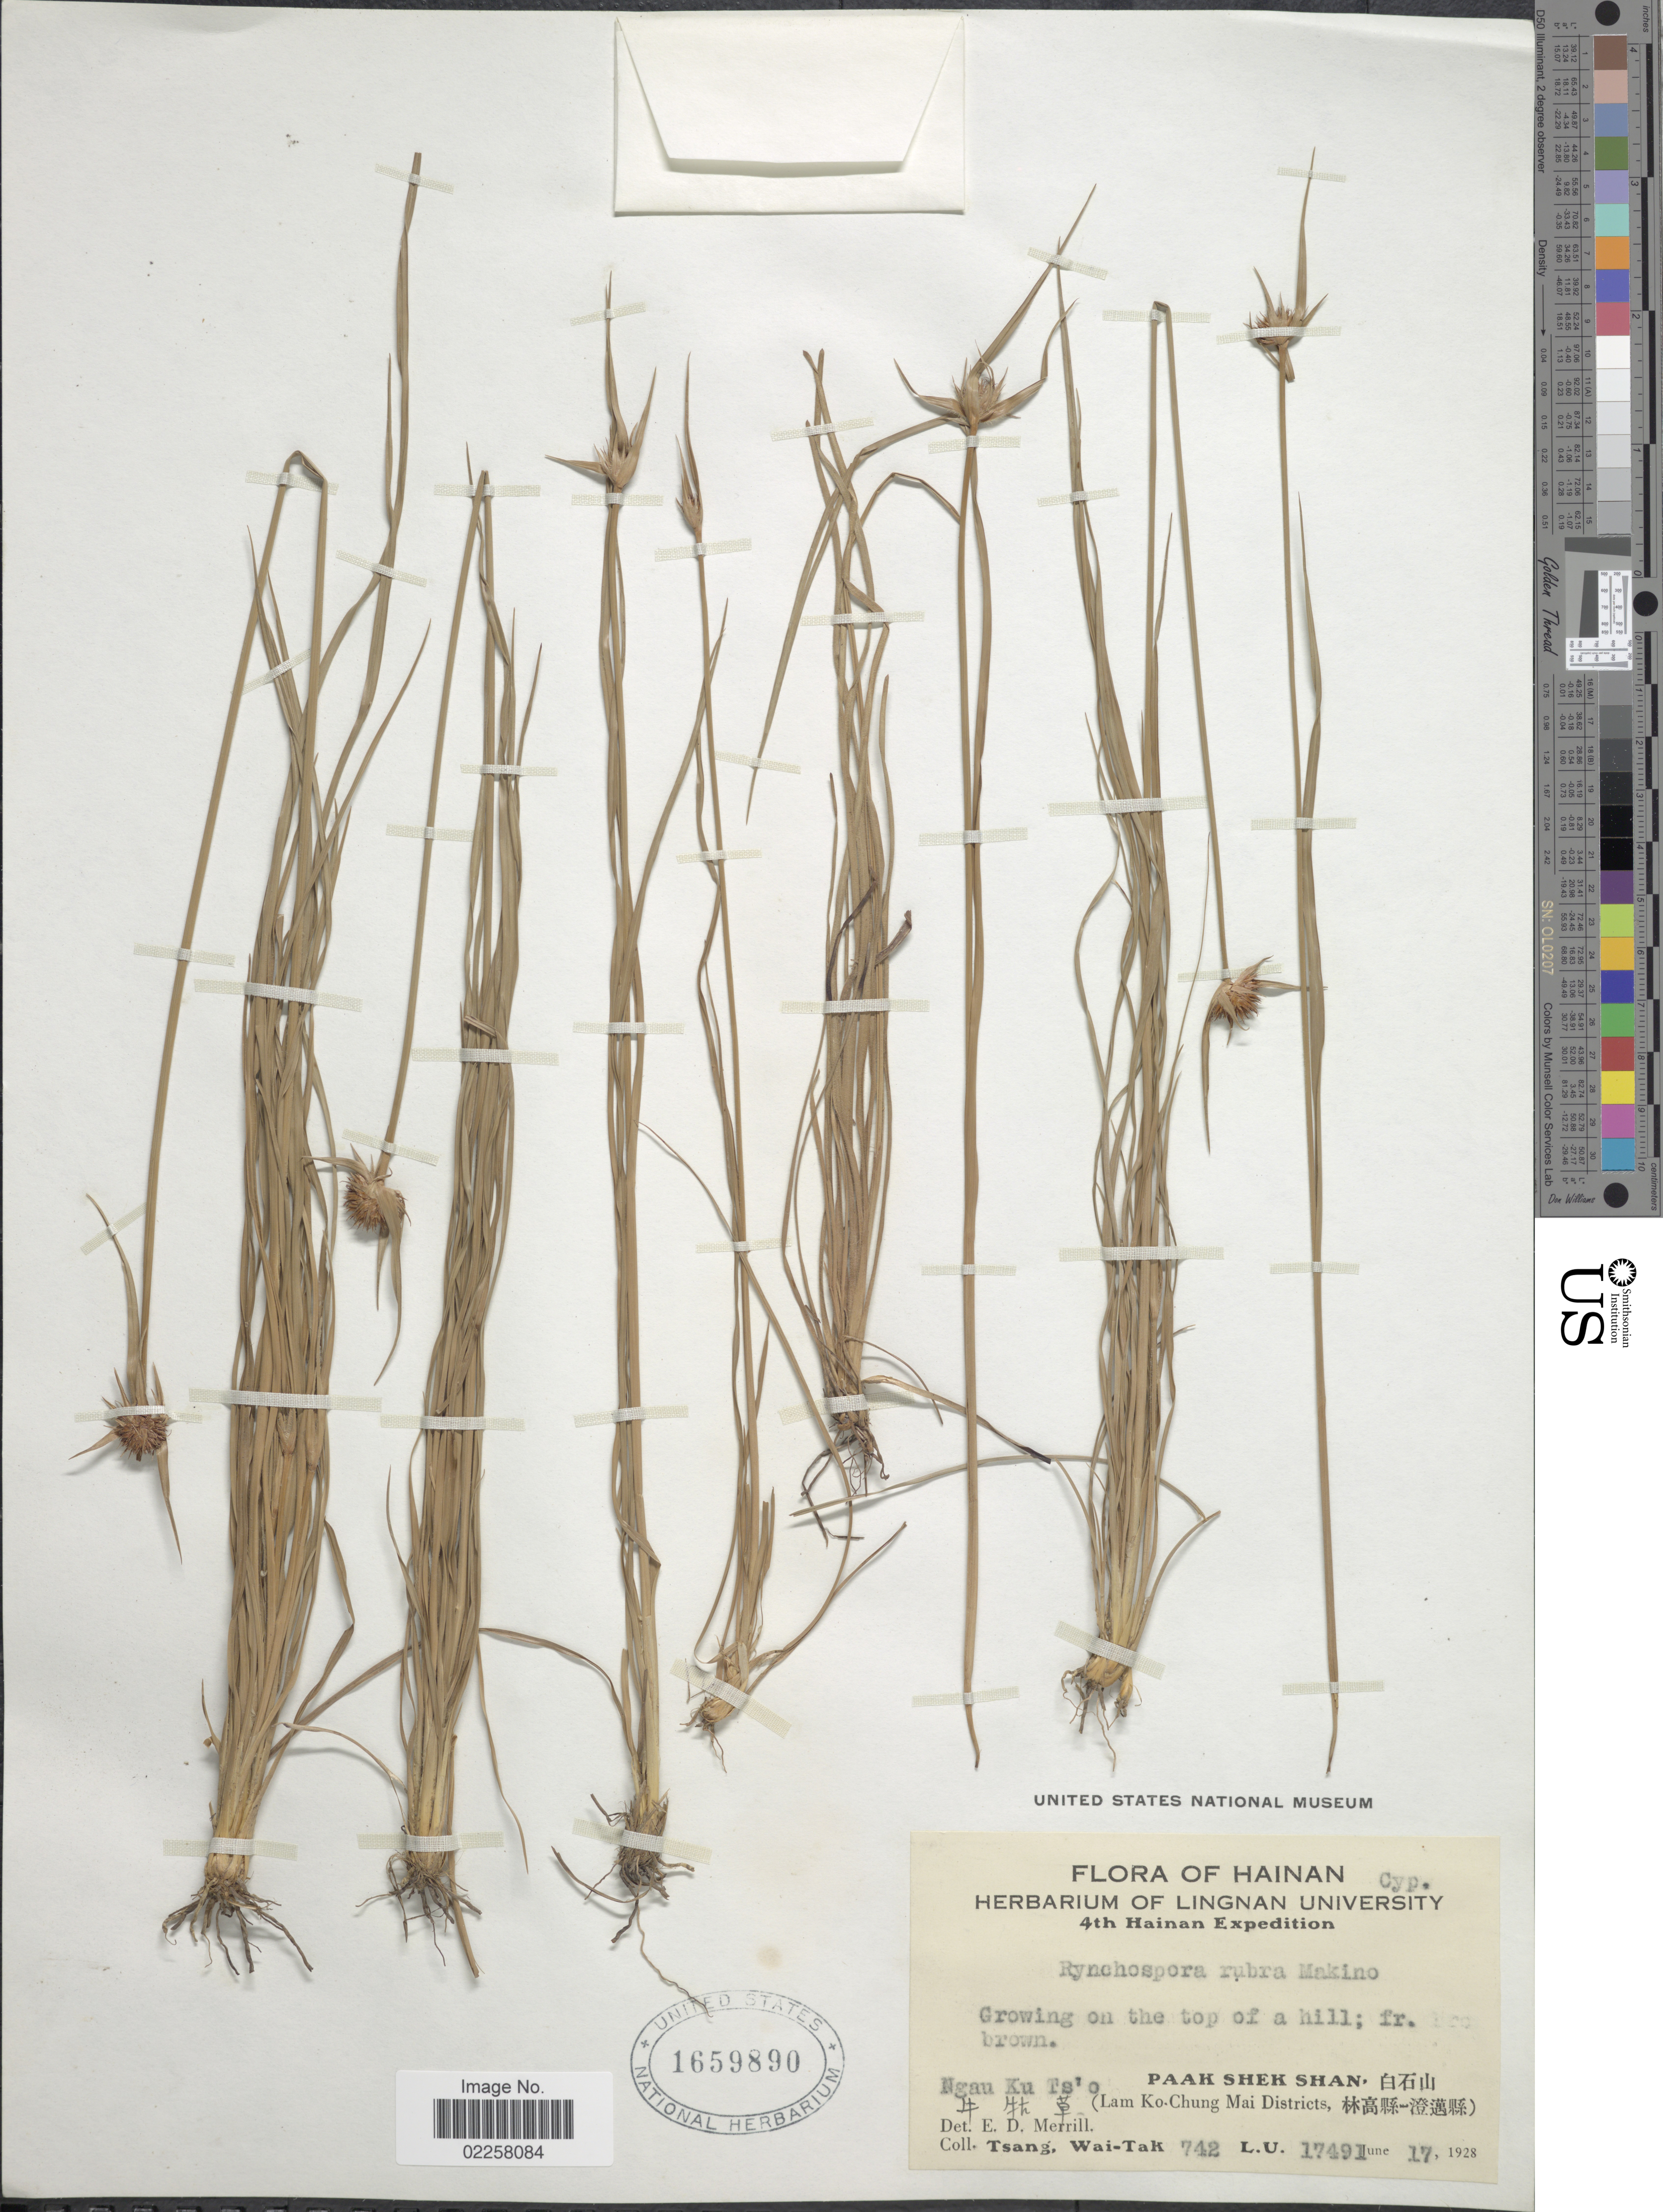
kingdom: Plantae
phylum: Tracheophyta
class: Liliopsida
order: Poales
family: Cyperaceae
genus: Rhynchospora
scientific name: Rhynchospora rubra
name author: (Lour.) Makino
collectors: W. T. Tsang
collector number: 742/L.U.17491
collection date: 1928-06-17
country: China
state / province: Hainan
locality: Paak Shek Shan. Ngau Ku Ts'o. (Lam Ko-Chung Mai District)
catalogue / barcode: US 1659890